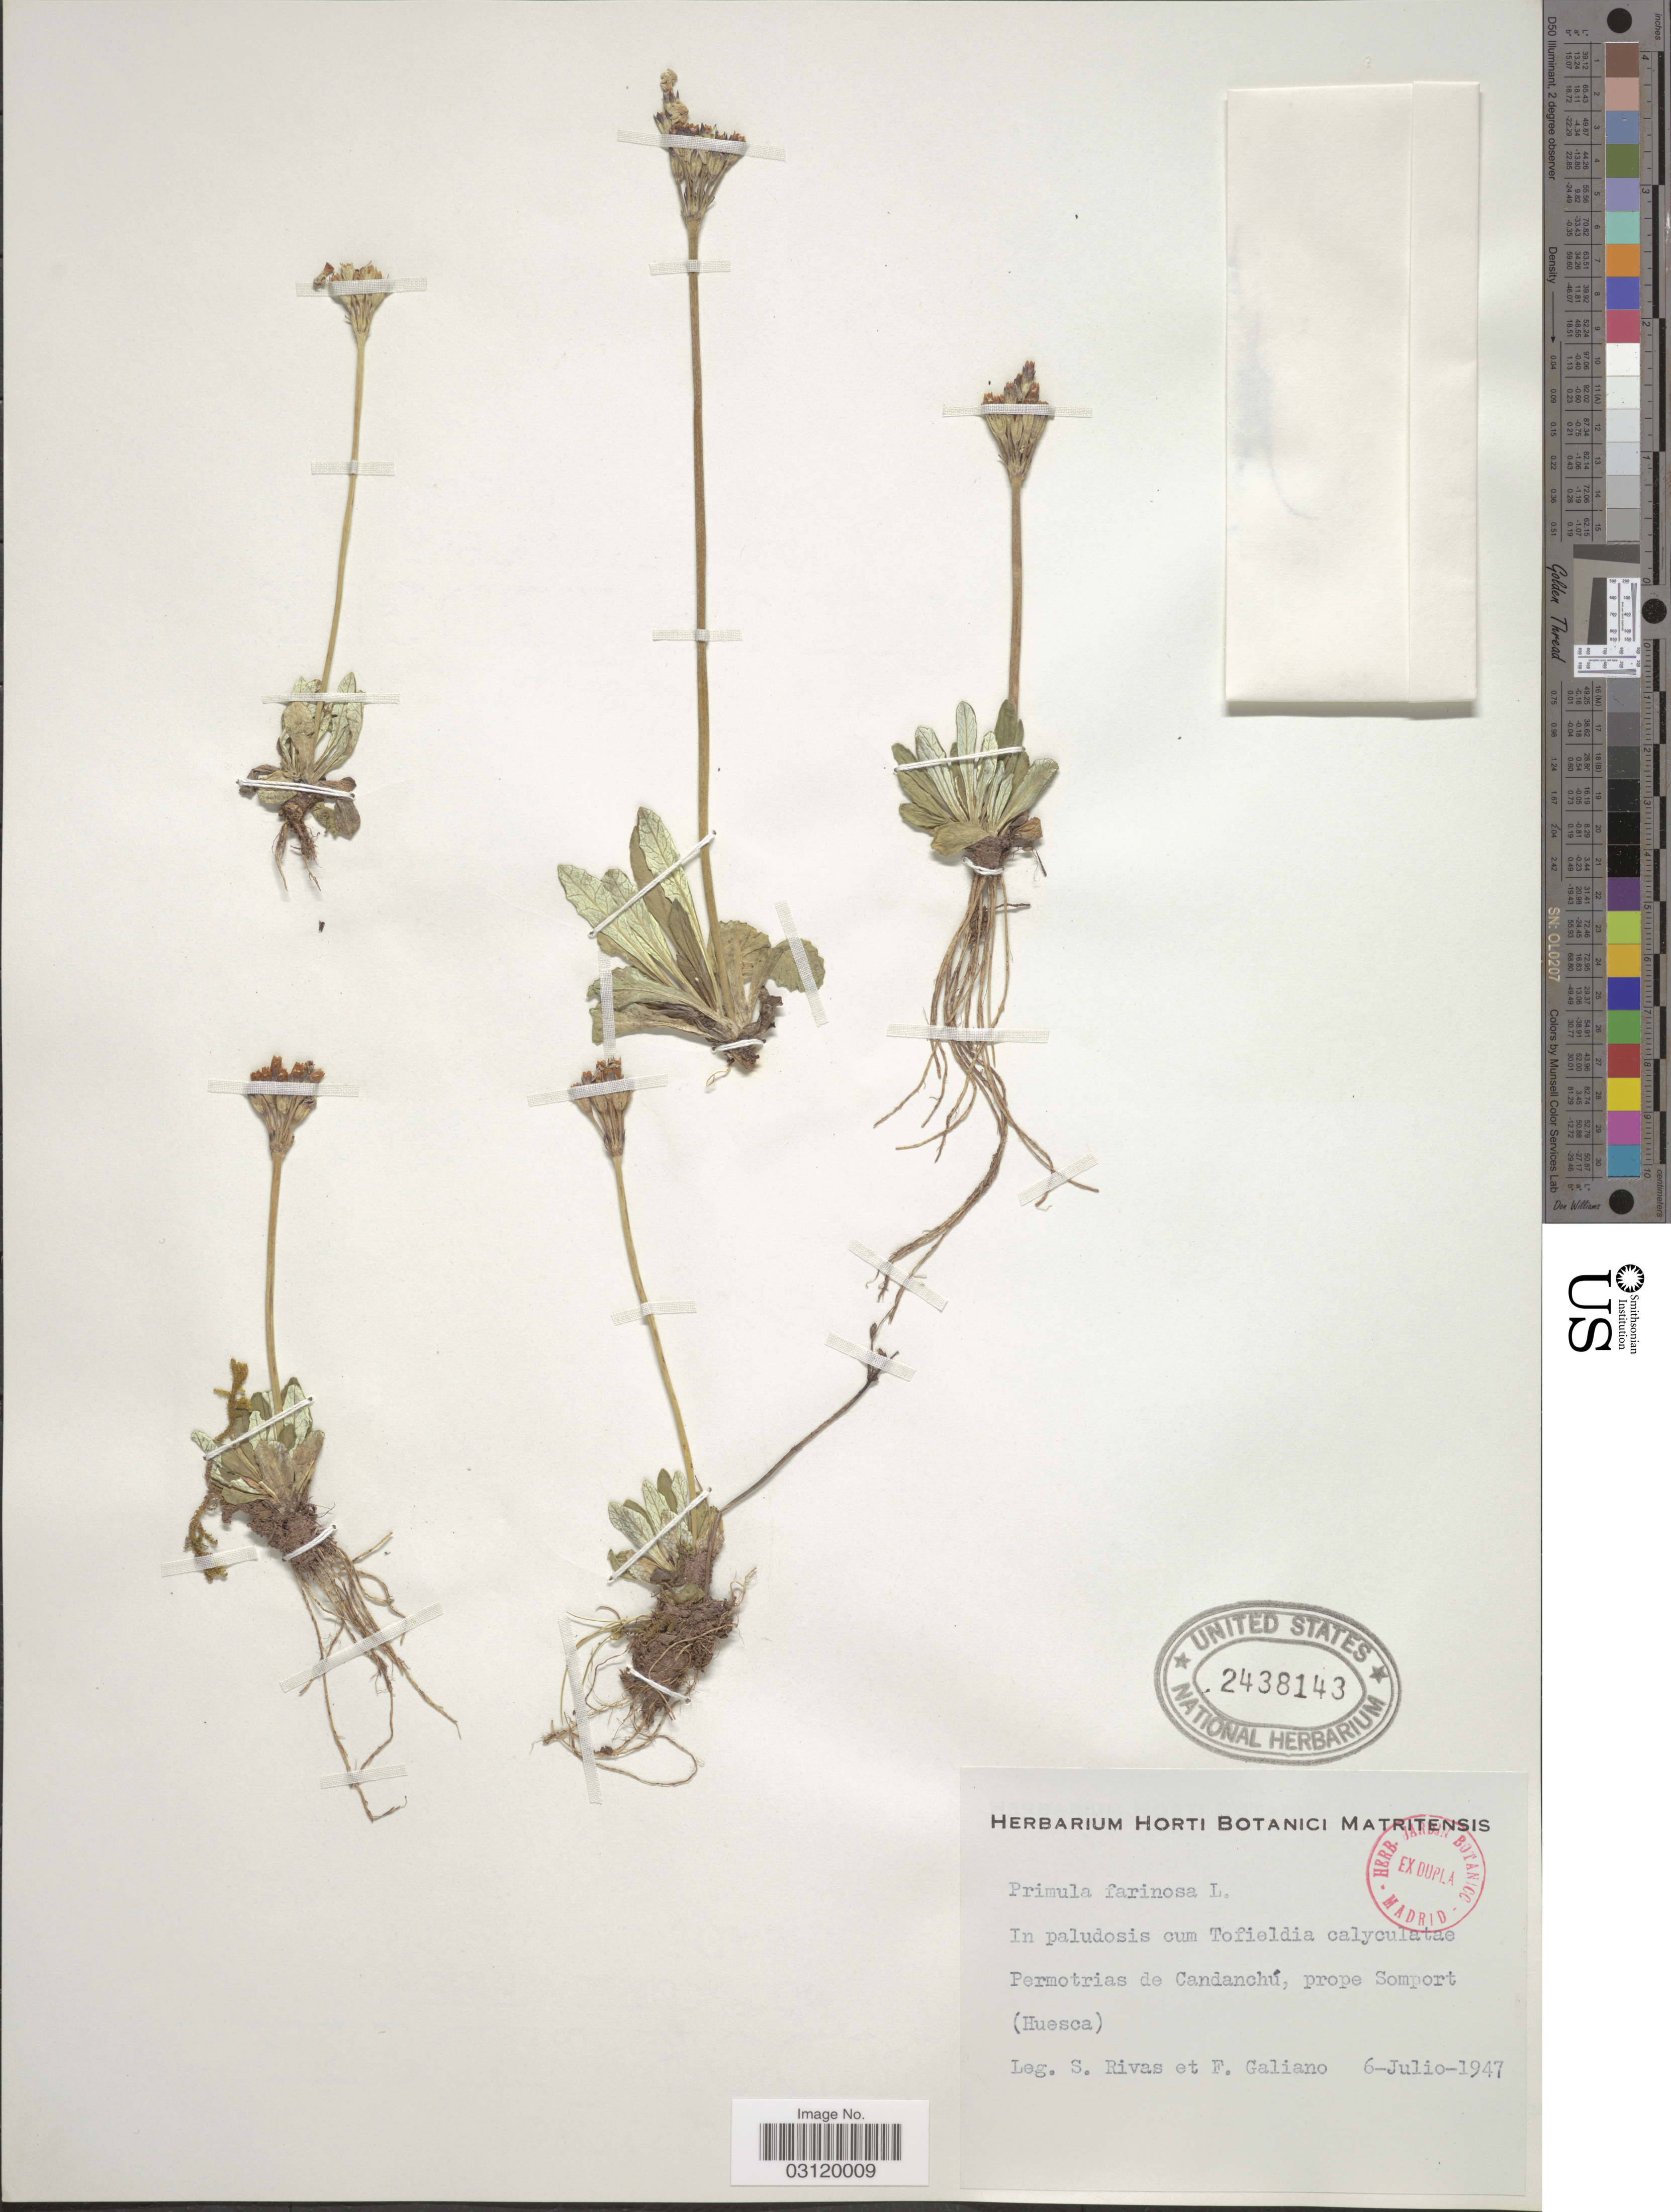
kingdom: Plantae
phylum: Tracheophyta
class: Magnoliopsida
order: Ericales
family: Primulaceae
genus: Primula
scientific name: Primula farinosa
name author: L.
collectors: S. Rivas & E. F. Galiano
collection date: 1947-07-06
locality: In paludosis cum Tofieldia calyculatae Permotrias de Candanchú, prope Somport (Huesca).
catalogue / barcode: US 2438143